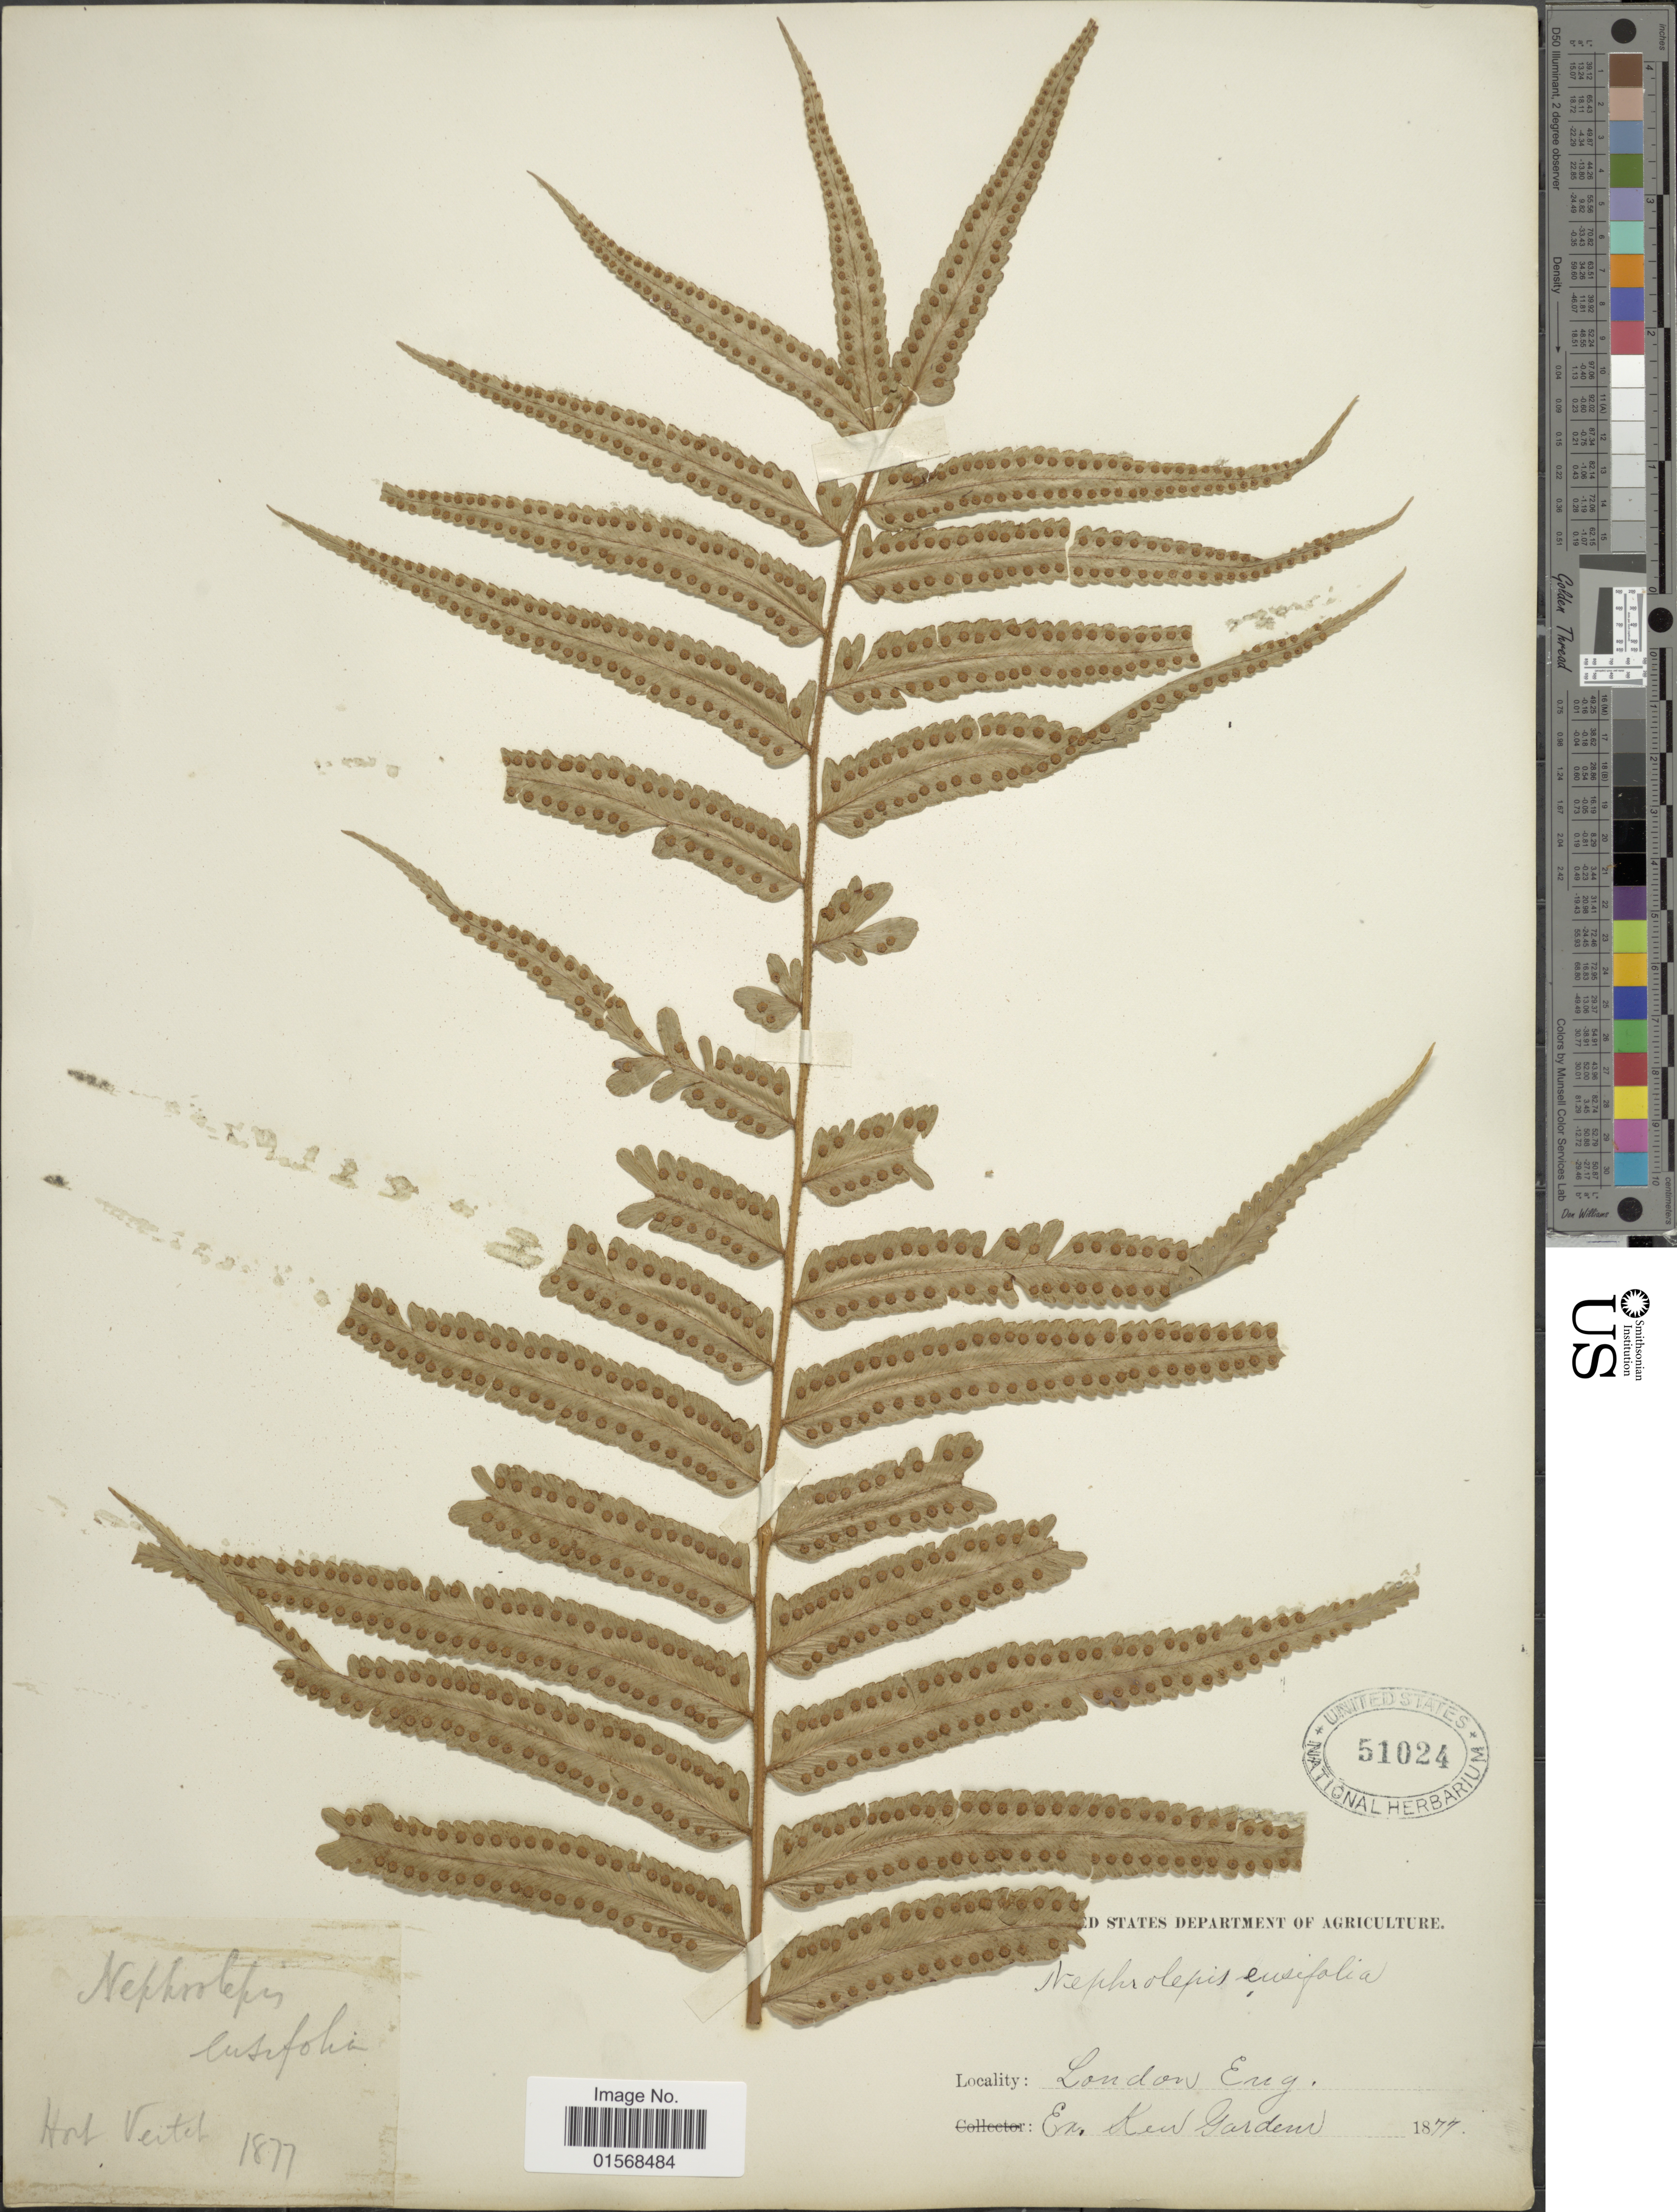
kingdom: Plantae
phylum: Tracheophyta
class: Polypodiopsida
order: Polypodiales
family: Nephrolepidaceae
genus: Nephrolepis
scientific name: Nephrolepis biserrata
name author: (Sw.) Schott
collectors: United States Department of Agriculture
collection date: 1877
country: United Kingdom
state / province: England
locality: Hort, Veitch, London Eng, Ex. Kew Garden [unsure placement]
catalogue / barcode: US 51024